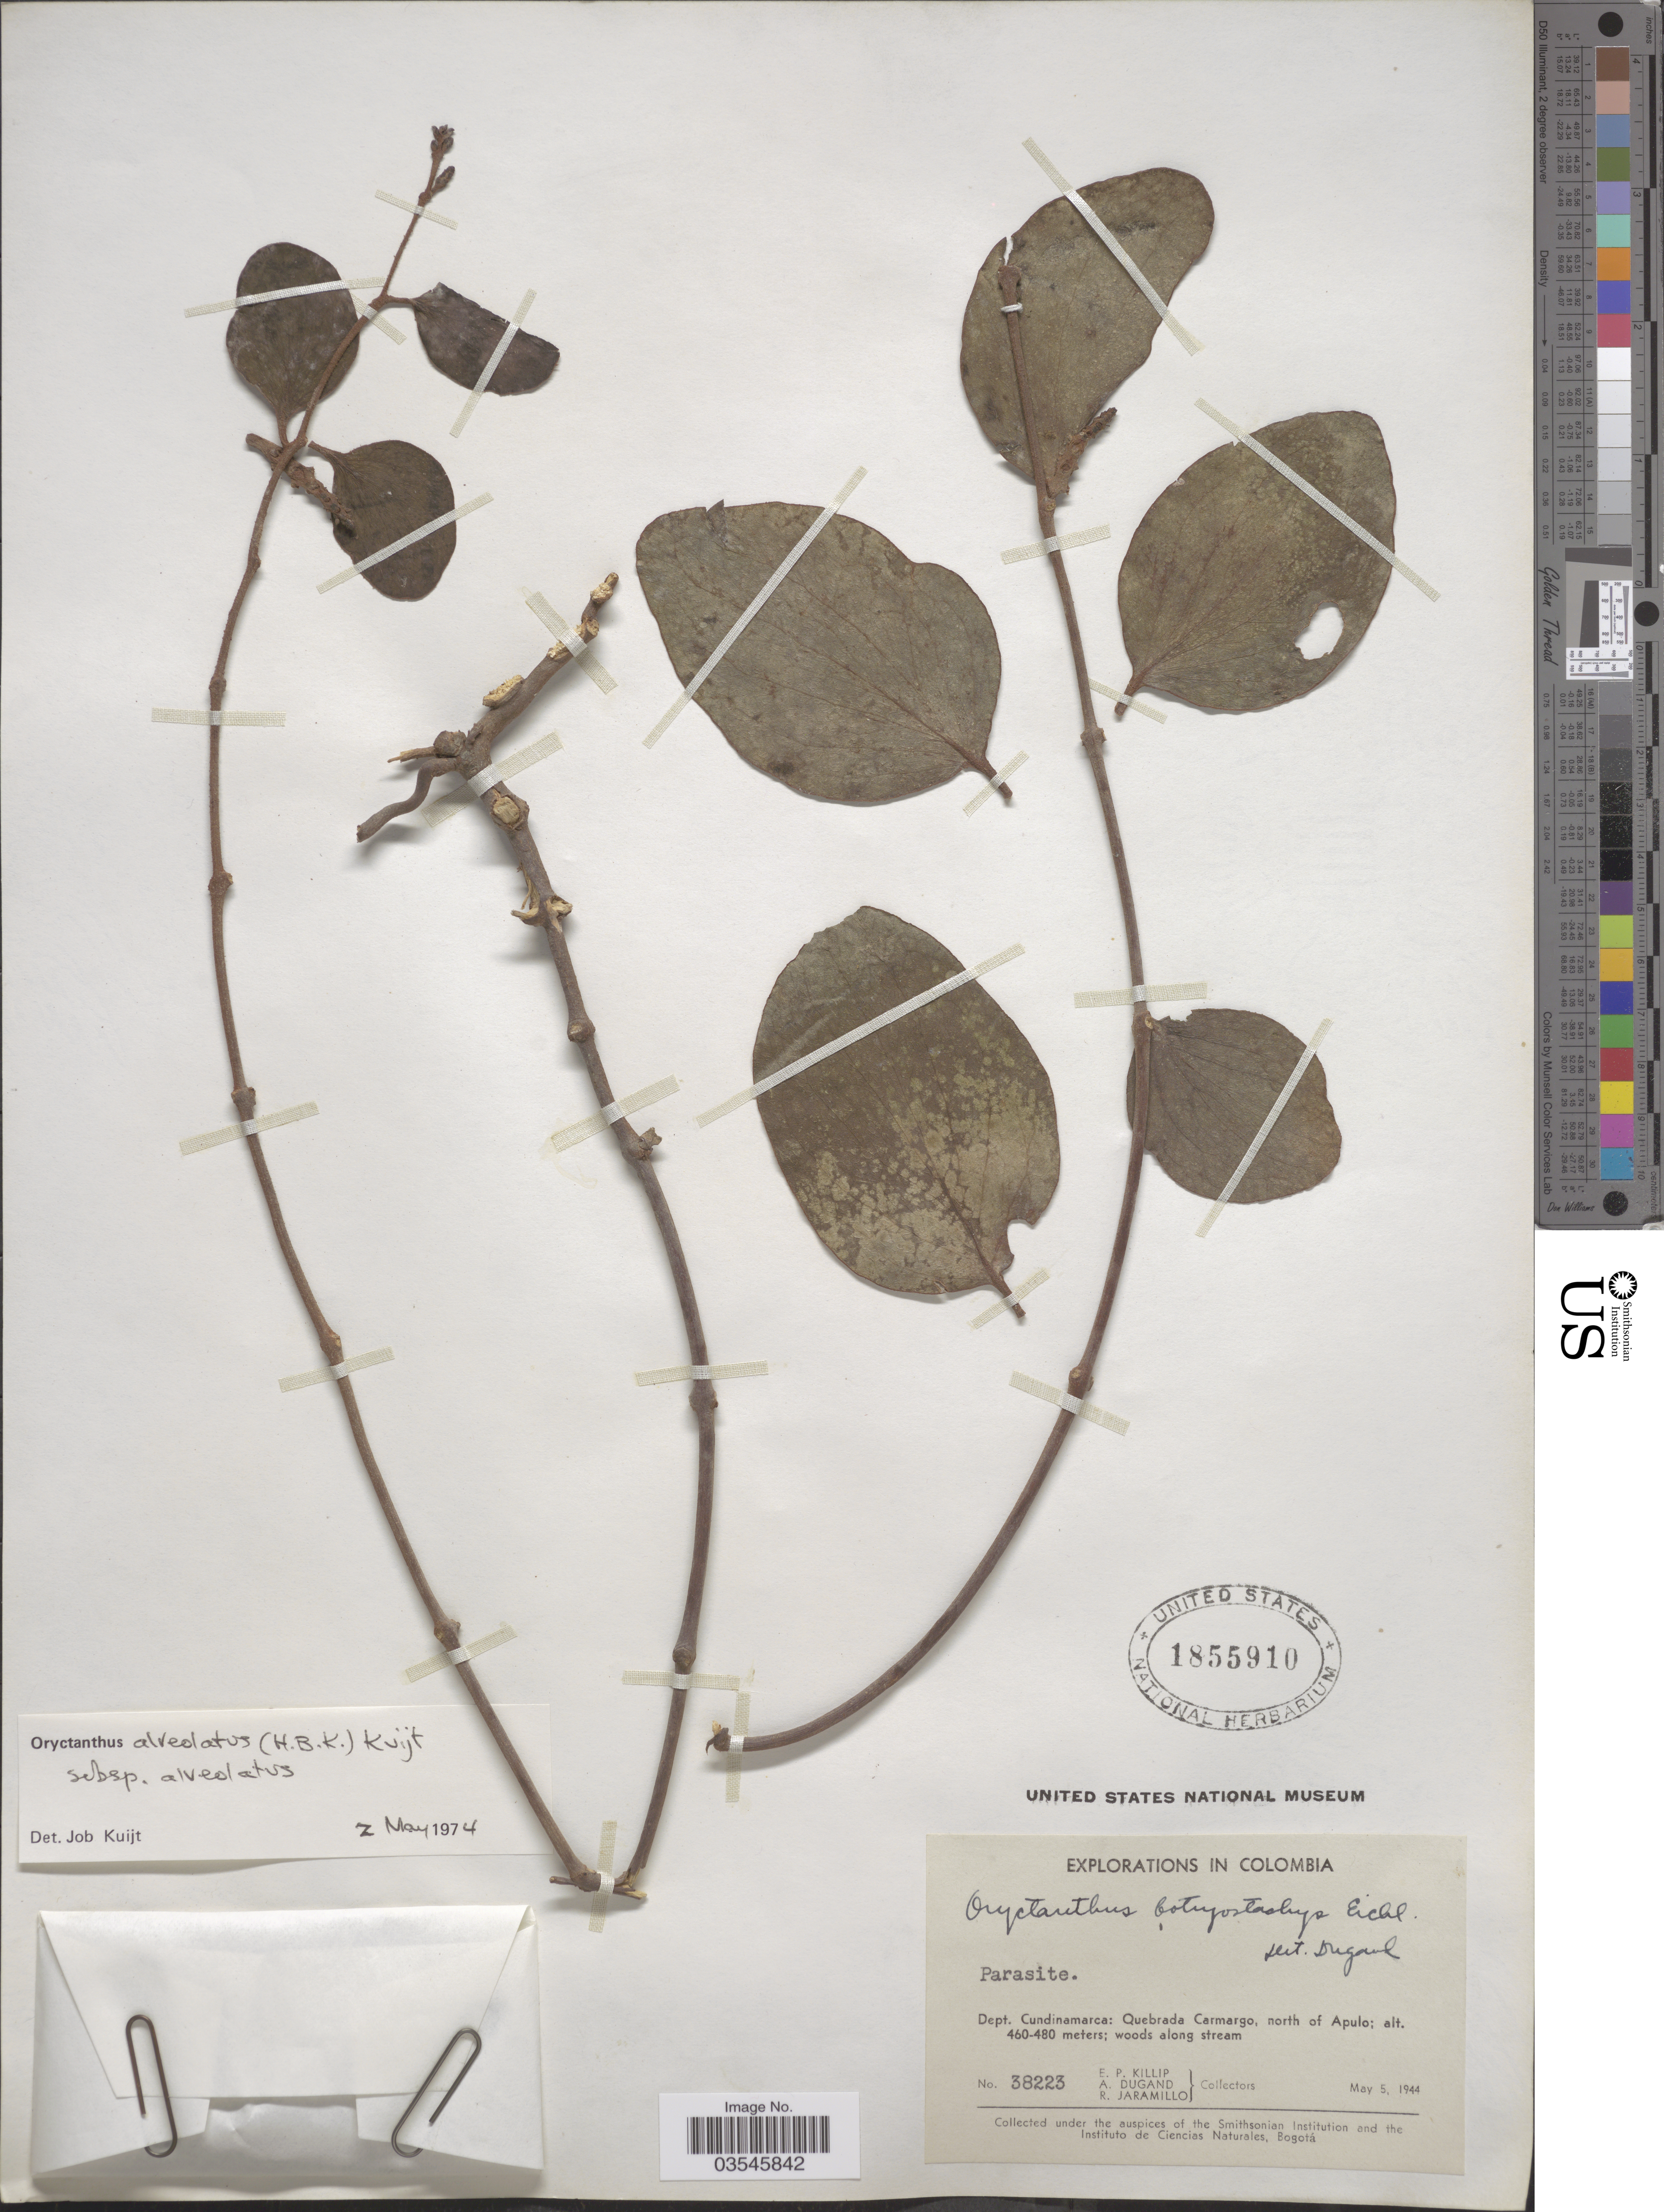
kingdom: Plantae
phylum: Tracheophyta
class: Magnoliopsida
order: Santalales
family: Loranthaceae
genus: Oryctanthus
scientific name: Oryctanthus alveolatus subsp. alveolatus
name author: (Kunth) Kuijt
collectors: E. P. Killip, A. Dugand & R. Jaramillo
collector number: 38223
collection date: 1944-05-05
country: Colombia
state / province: Cundinamarca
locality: Dept. Cundinamarca: Quebrada Carmargo, north of Apulo.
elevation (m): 460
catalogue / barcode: US 1855910